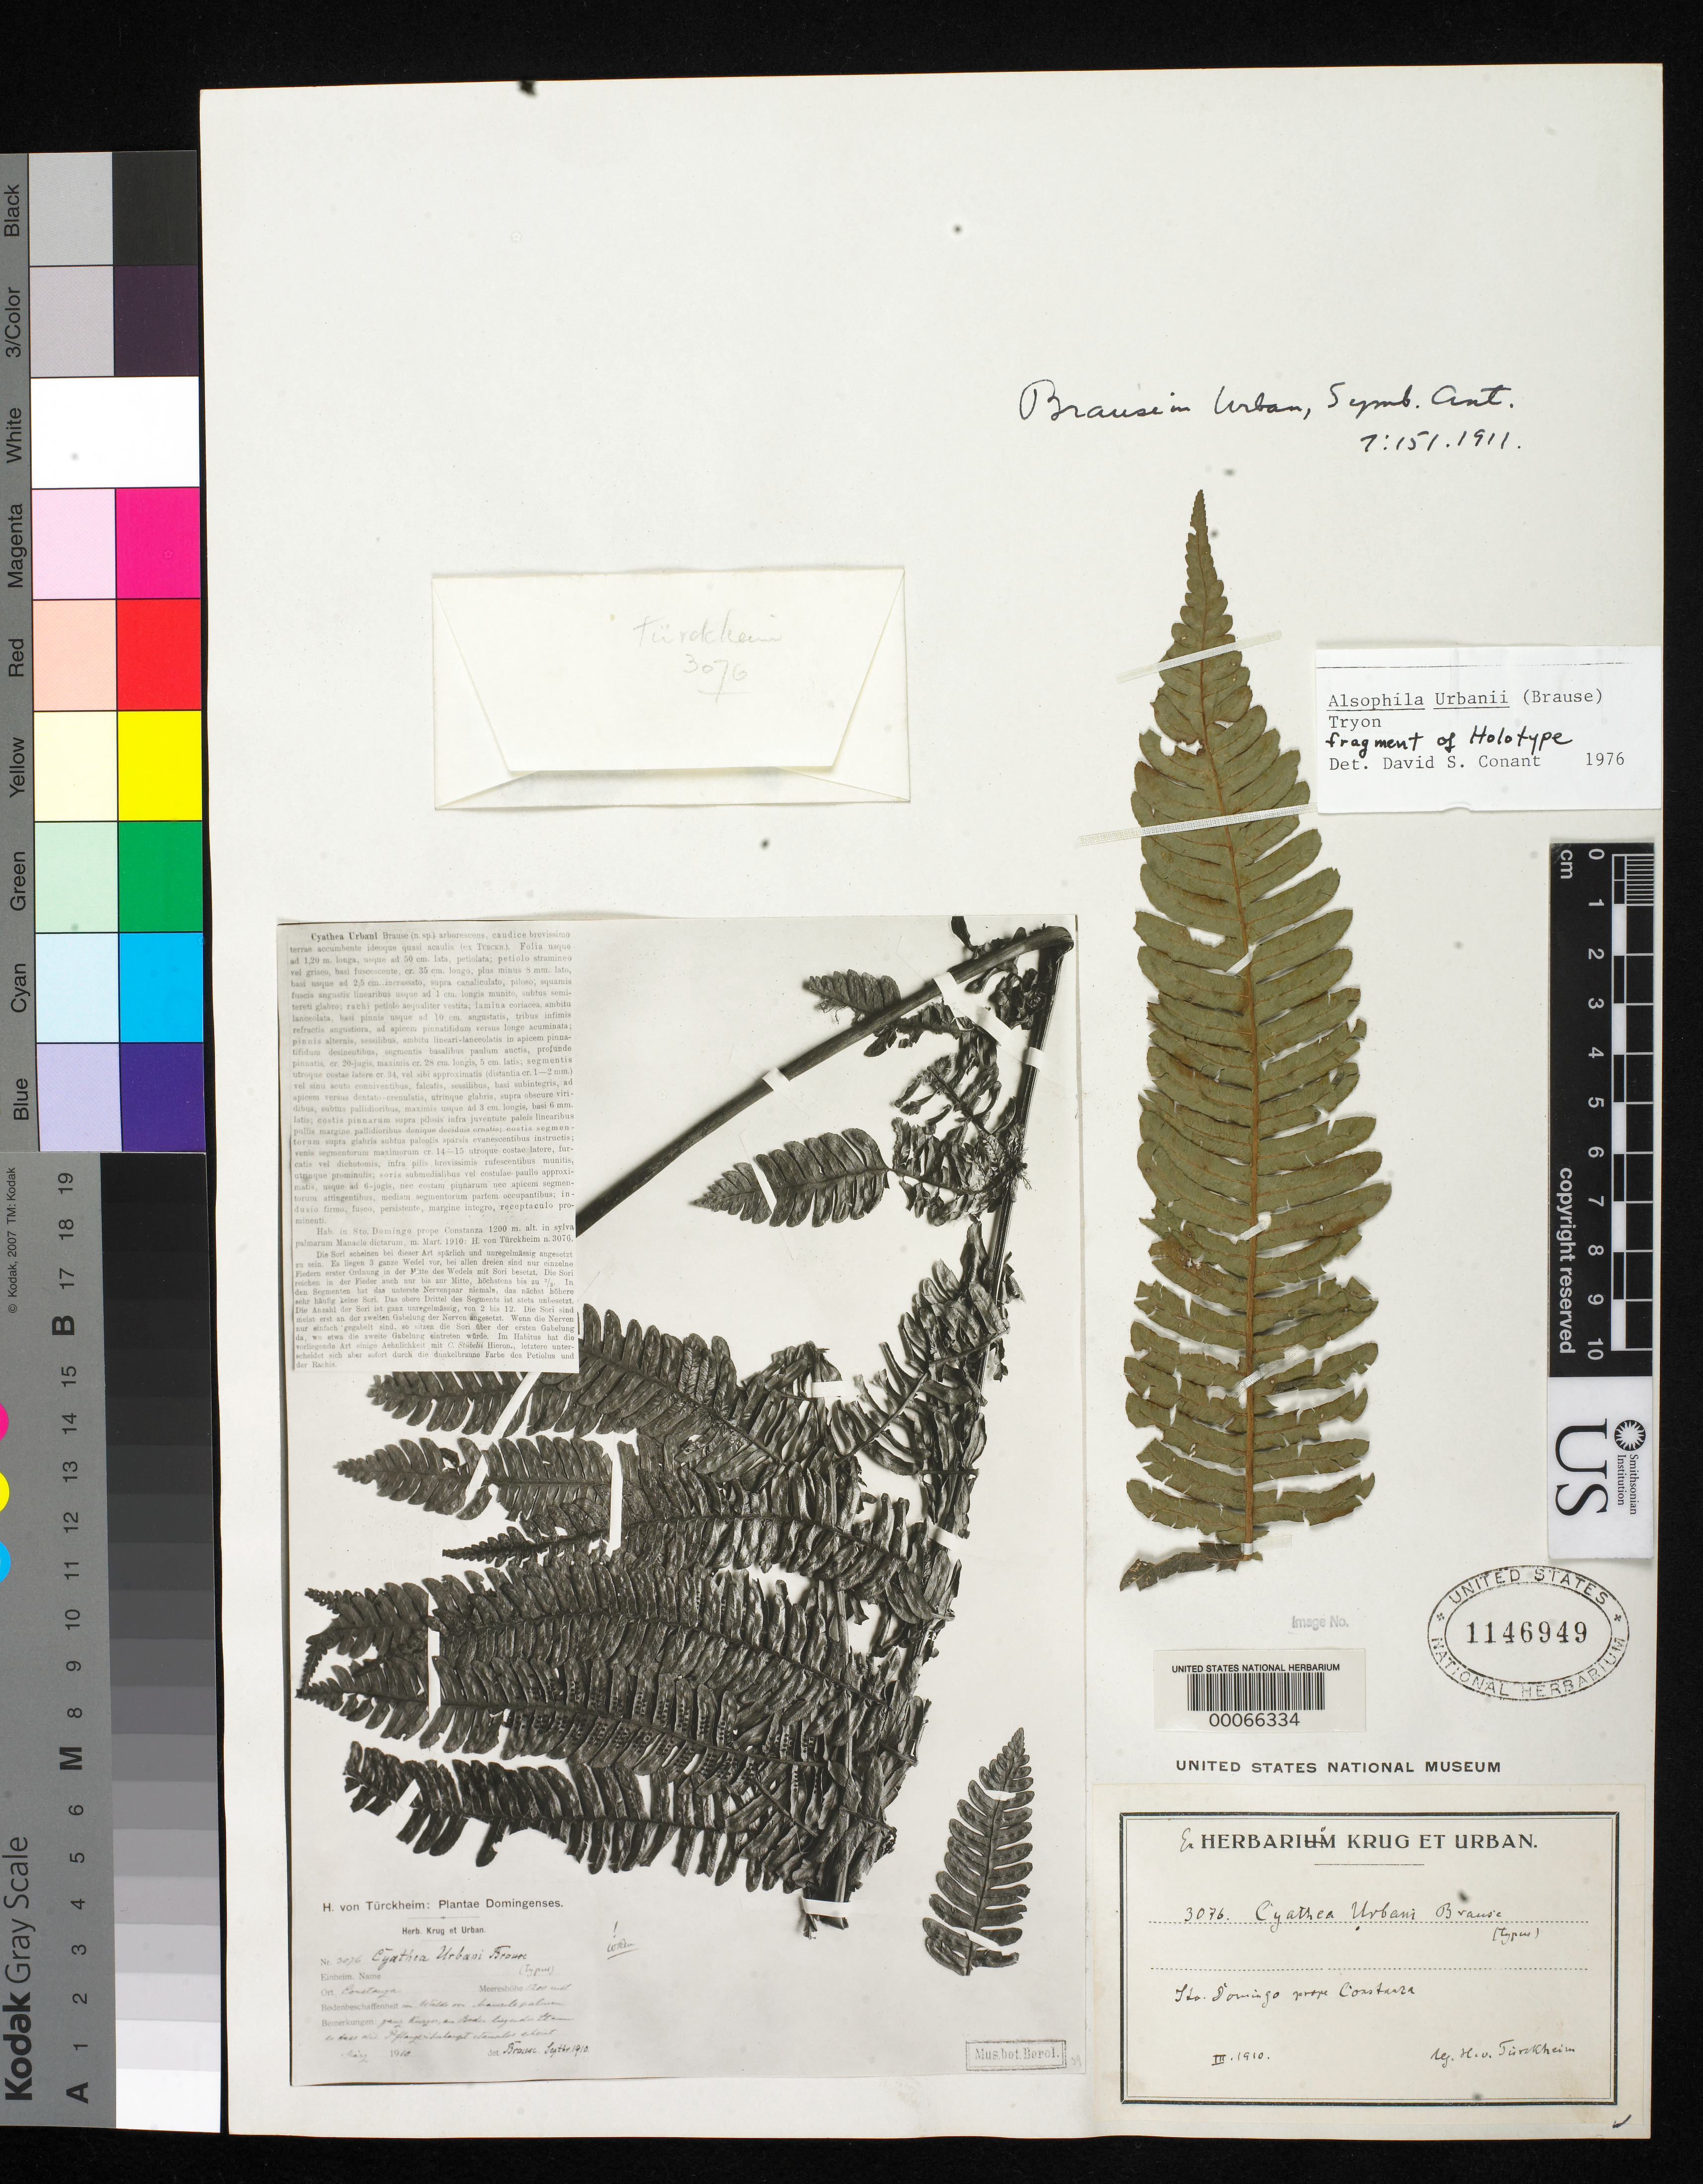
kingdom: Plantae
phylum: Tracheophyta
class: Polypodiopsida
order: Cyatheales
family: Cyatheaceae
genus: Cyathea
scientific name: Cyathea urbanii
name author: Brause in Urb.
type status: Isotype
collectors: H. von Türckheim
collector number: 3076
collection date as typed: Mar 1910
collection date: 1910-03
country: Dominican Republic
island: Hispaniola Island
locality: Prope Constanza.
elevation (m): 1200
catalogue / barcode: US 1146949